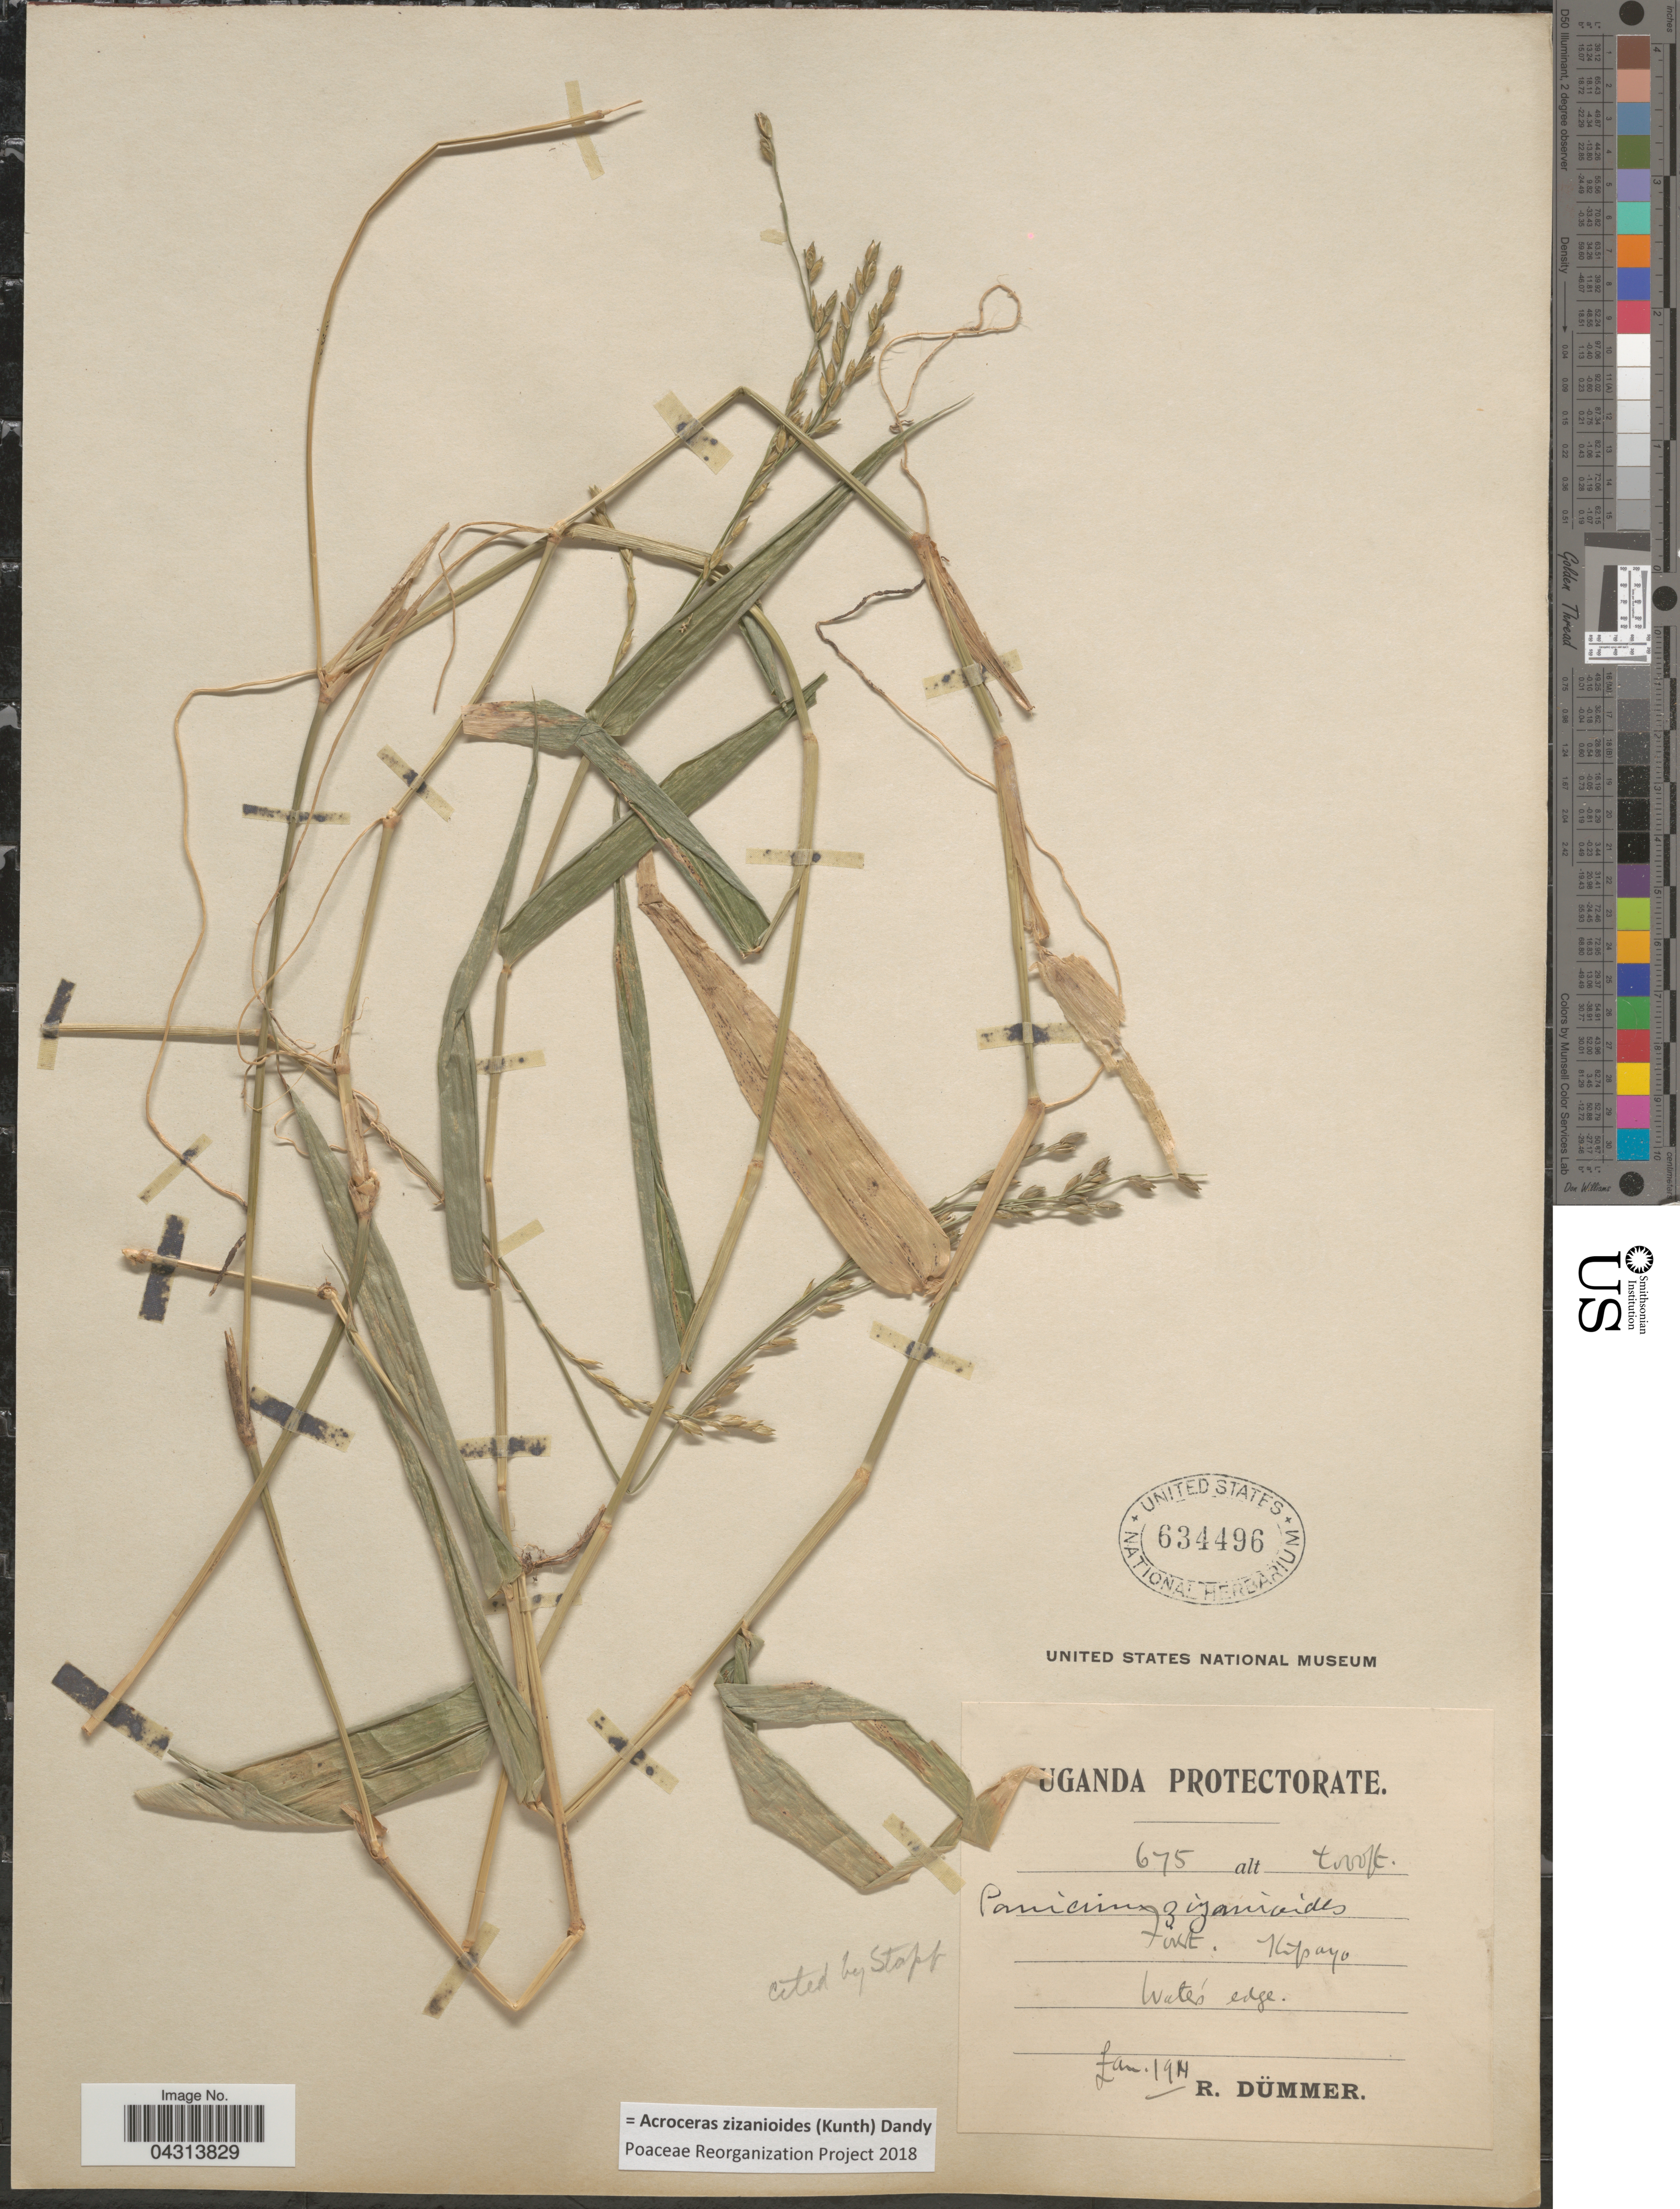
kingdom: Plantae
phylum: Tracheophyta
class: Liliopsida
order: Poales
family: Poaceae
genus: Acroceras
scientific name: Acroceras zizanioides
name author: (Kunth) Dandy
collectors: R. A. Dümmer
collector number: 675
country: Uganda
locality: Water's edge.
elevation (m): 1219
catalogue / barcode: US 634496